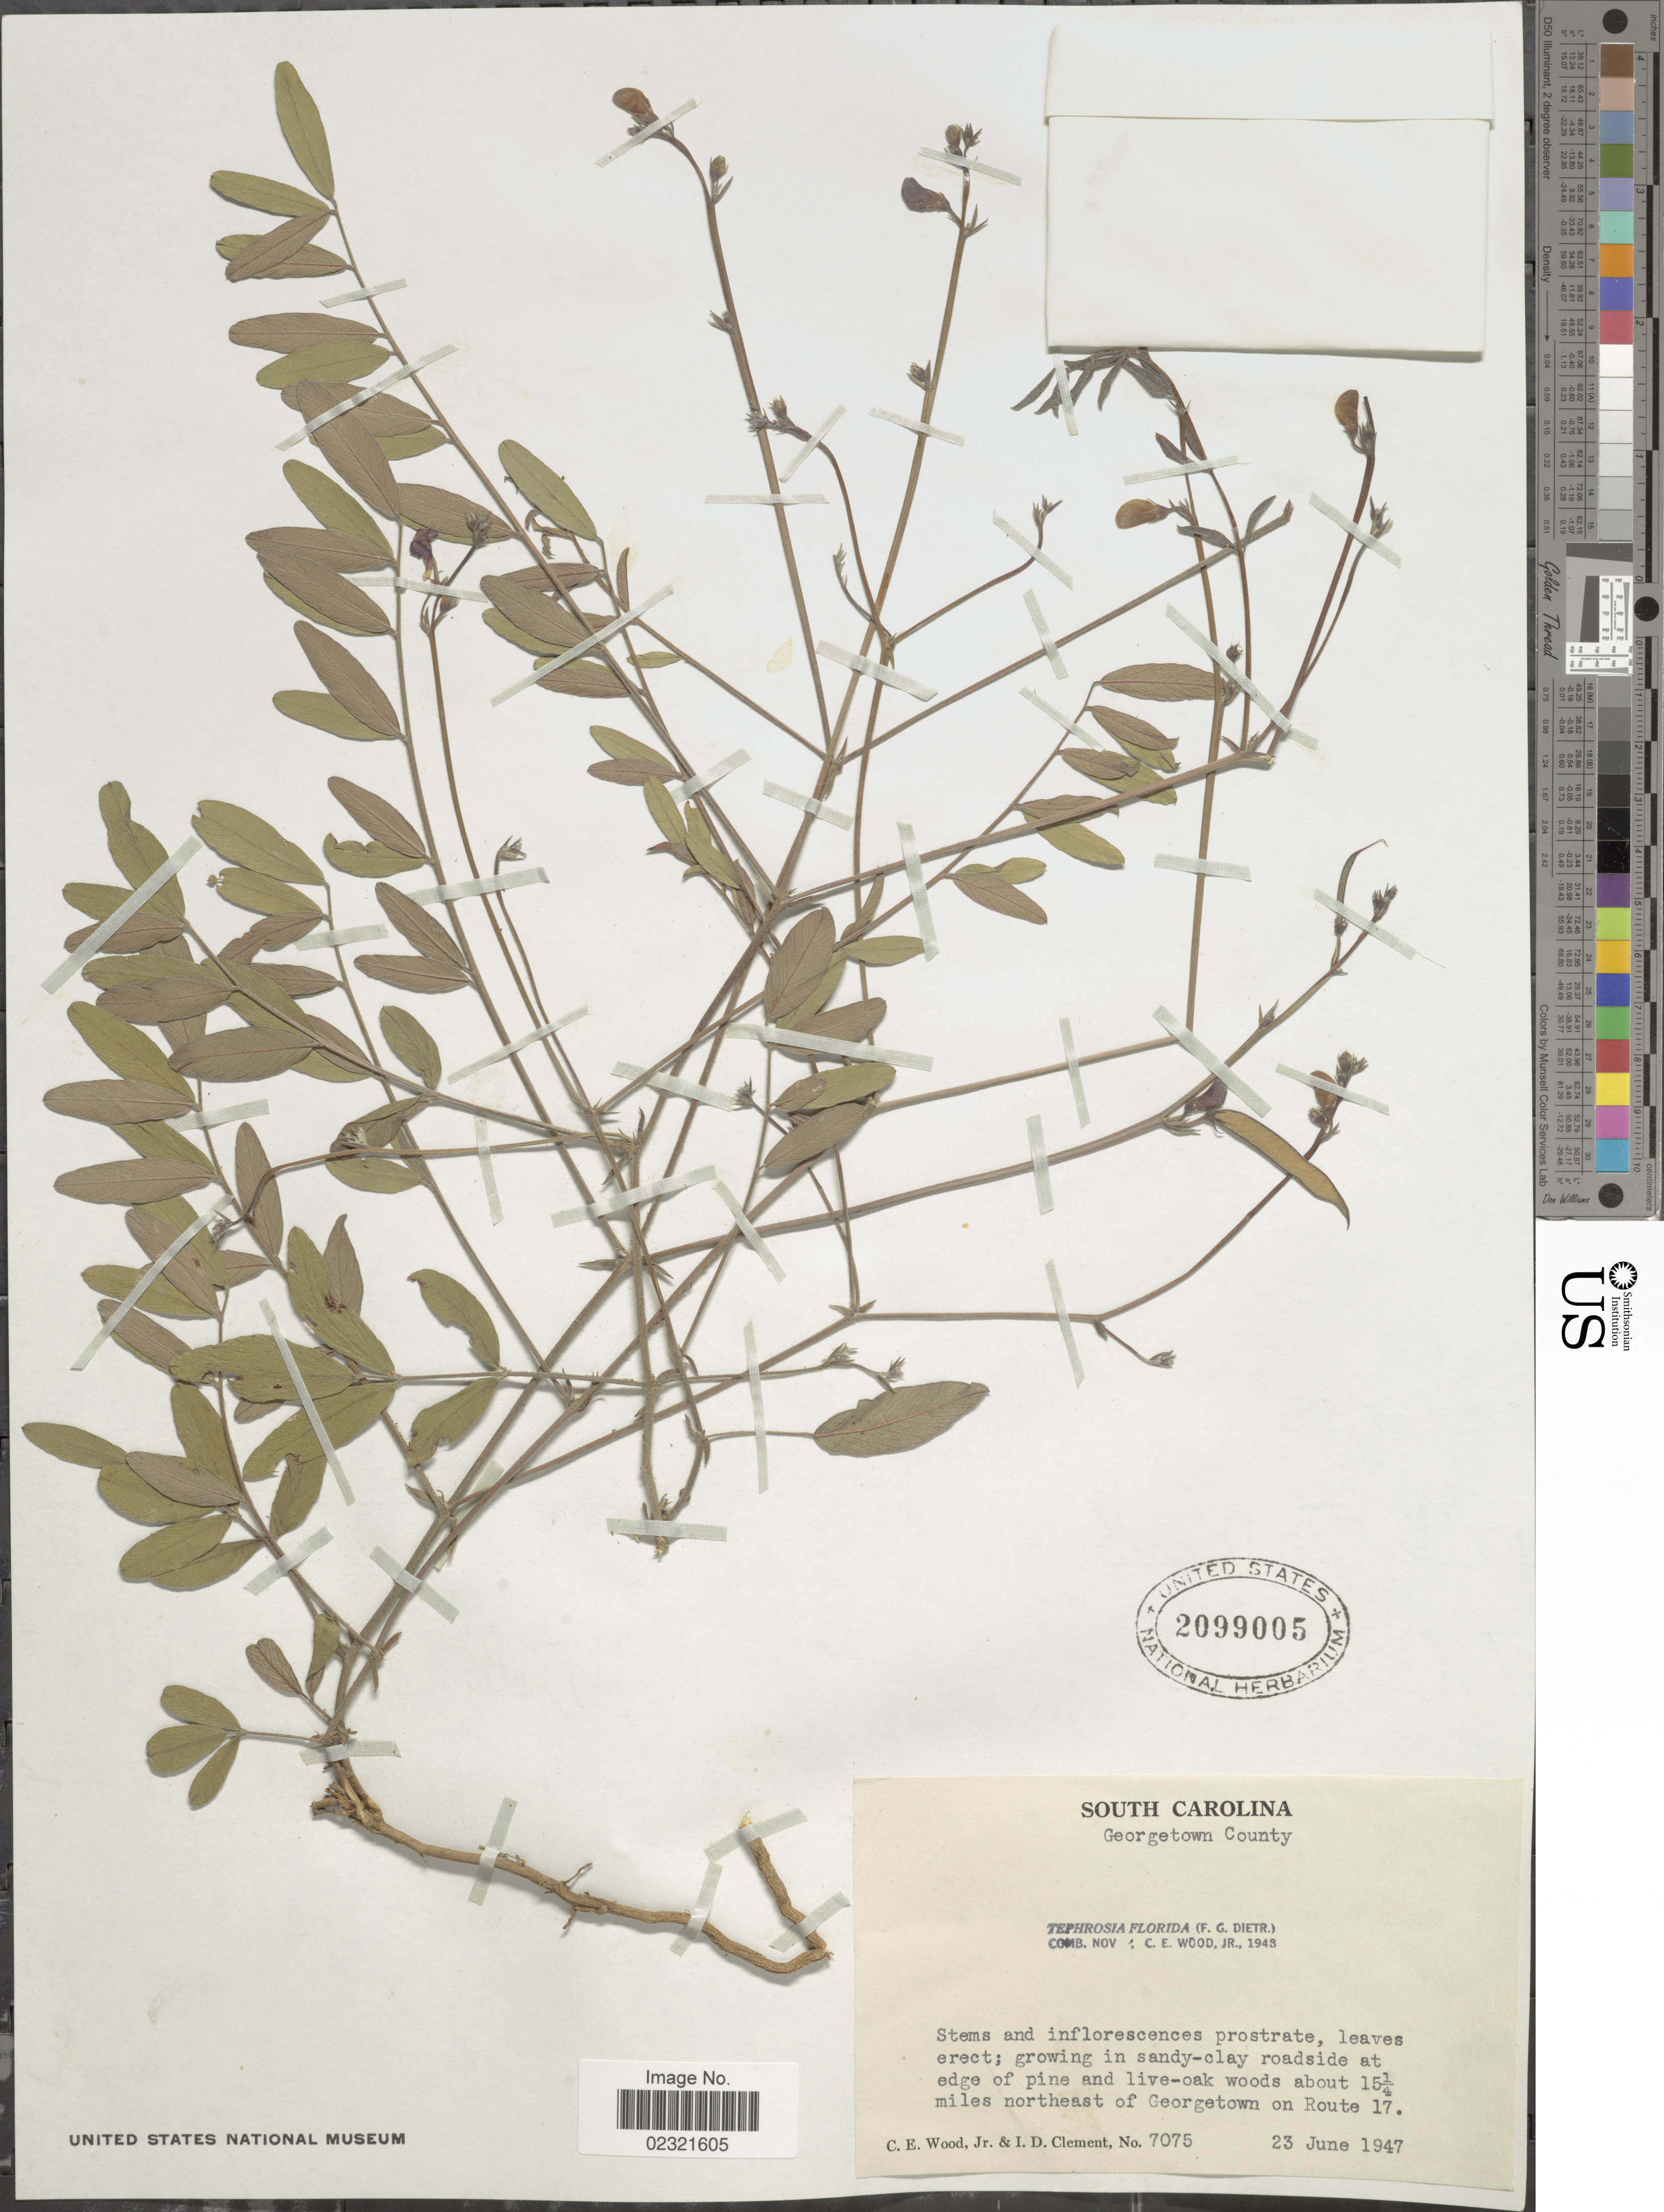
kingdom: Plantae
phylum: Tracheophyta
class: Magnoliopsida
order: Fabales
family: Fabaceae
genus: Tephrosia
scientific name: Tephrosia florida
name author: (Dietr.) C.E. Wood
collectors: C. Wood & I. Clement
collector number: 7075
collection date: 1947-06-23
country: United States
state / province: South Carolina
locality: Georgetown County, growing in sandy-clay roadside at edge of pine and live-oak woods about 15¼ miles northeast of Georgetown on Route 17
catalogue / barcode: US 2099005